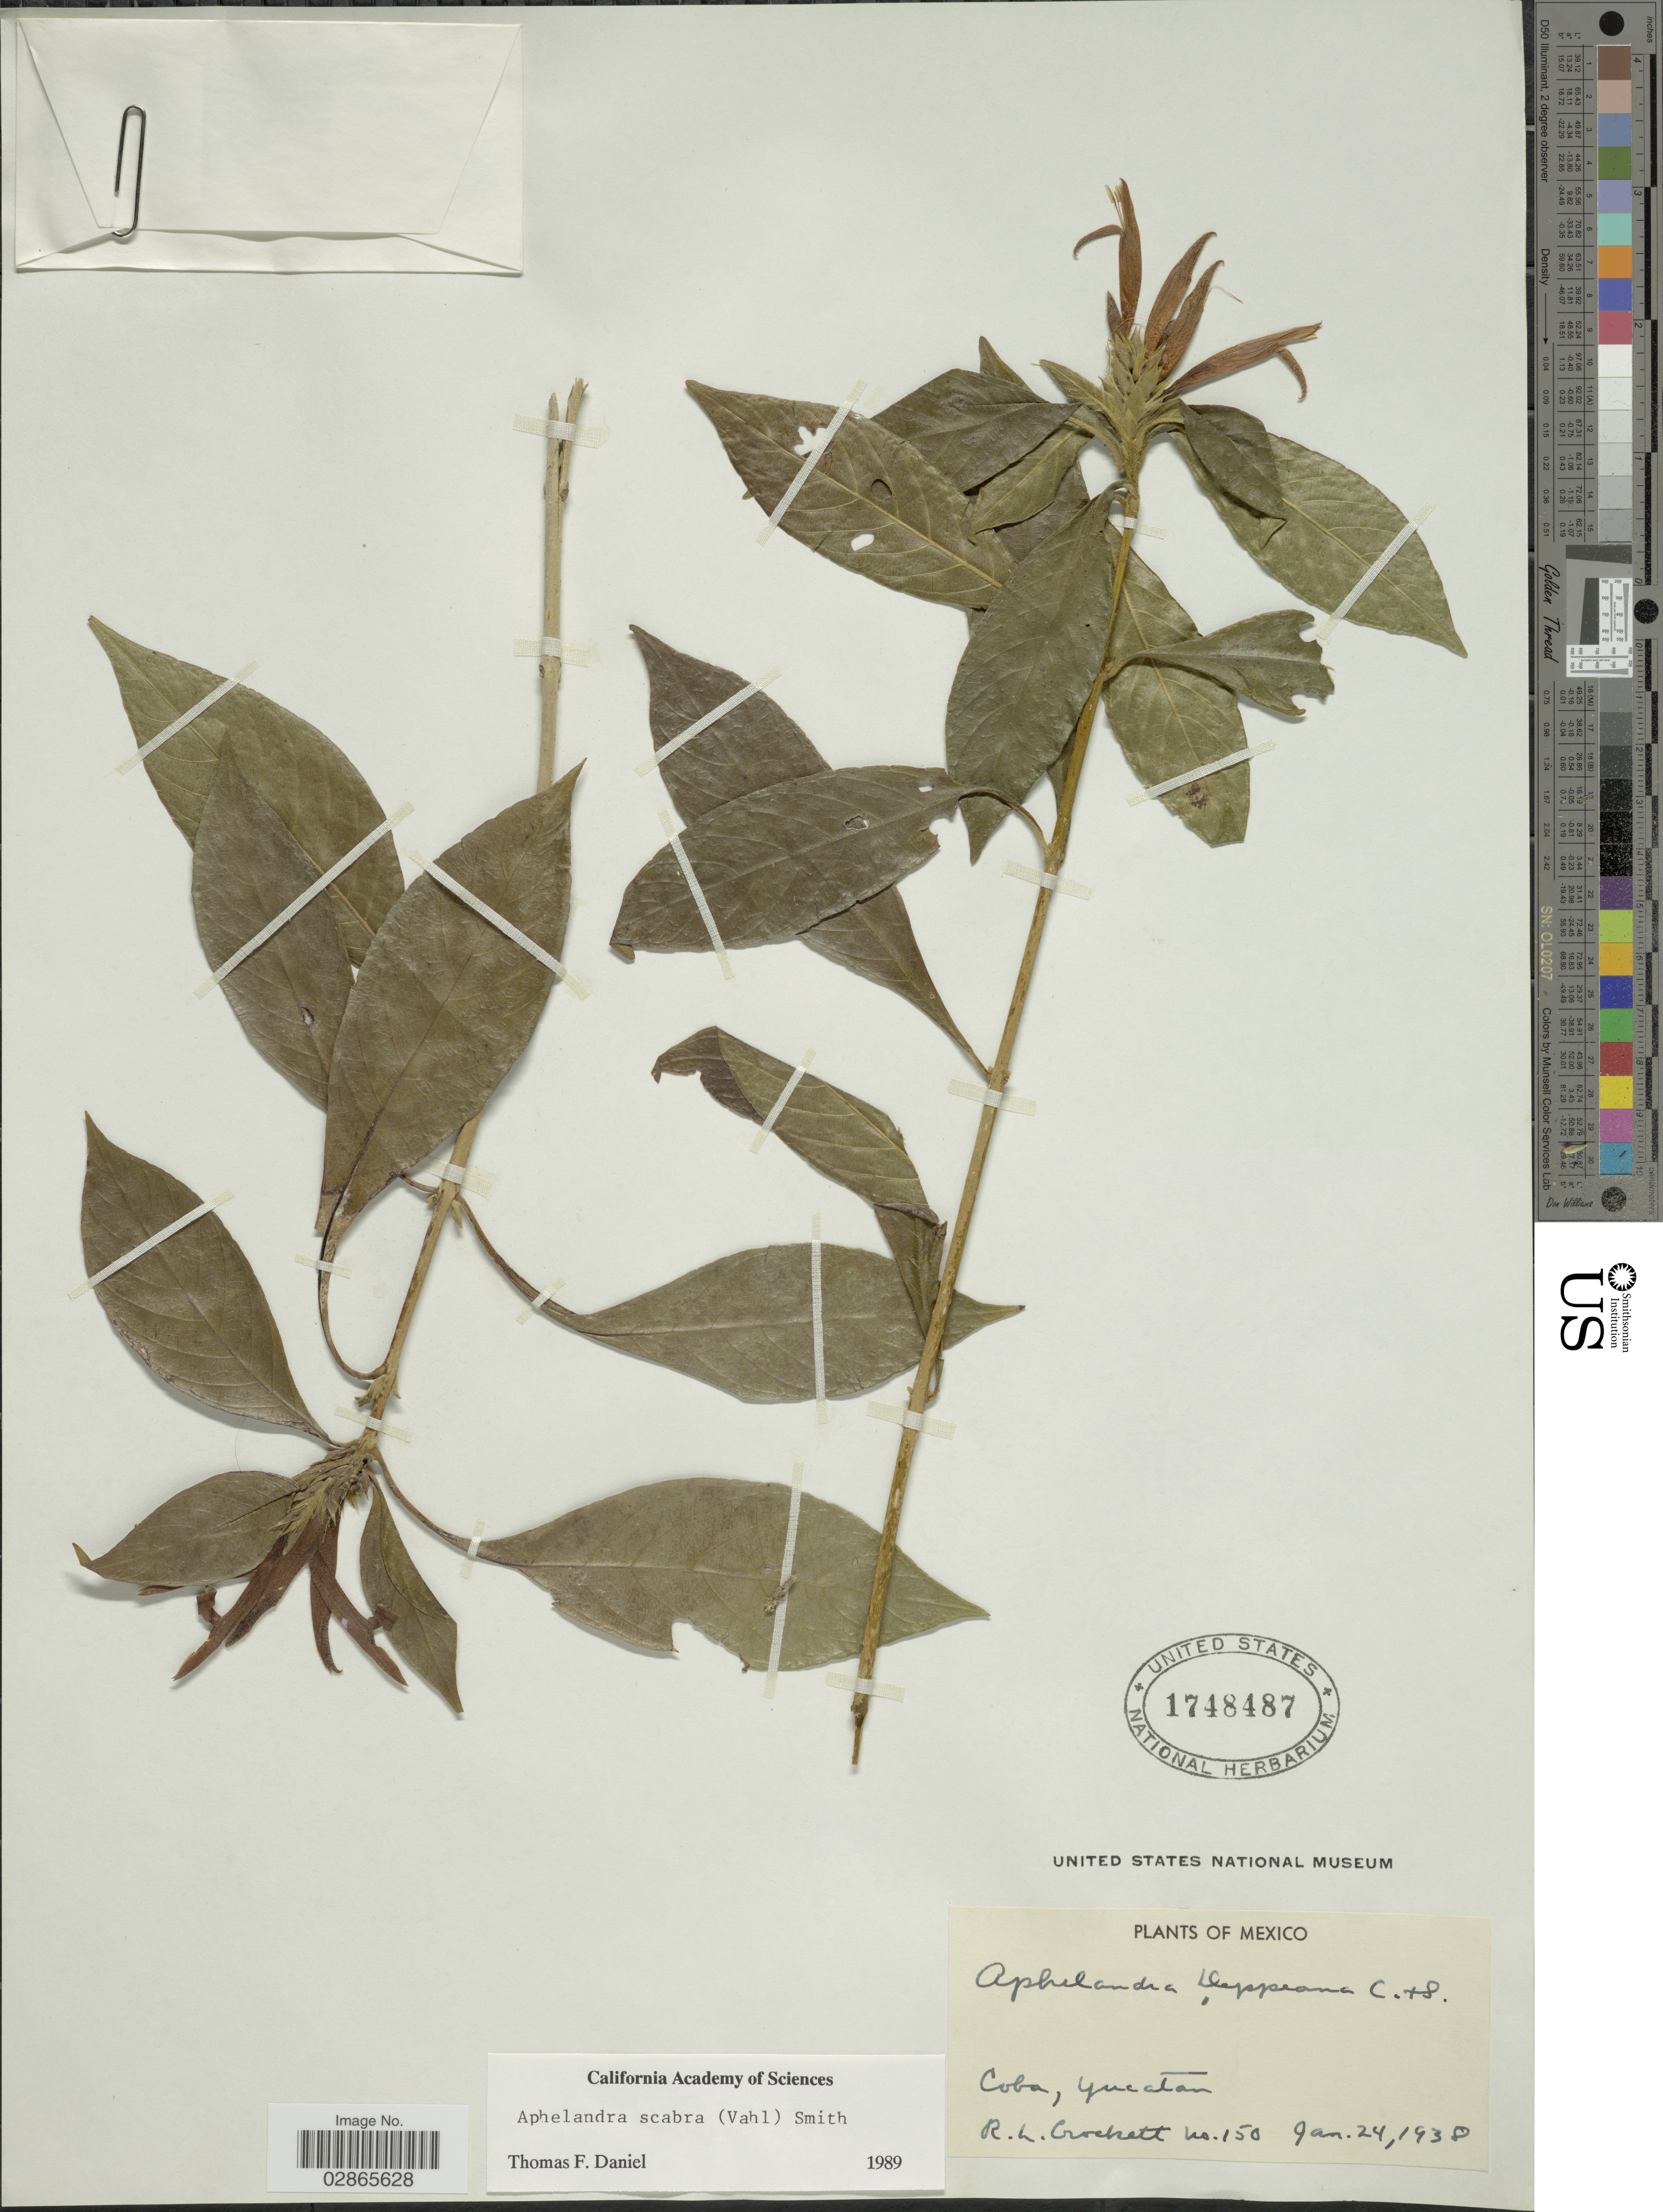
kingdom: Plantae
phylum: Tracheophyta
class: Magnoliopsida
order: Lamiales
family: Acanthaceae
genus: Aphelandra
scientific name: Aphelandra deppeana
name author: Schltdl. & Cham.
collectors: R. Crockett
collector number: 150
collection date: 1938-01-24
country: Mexico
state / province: Yucatán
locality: Coba.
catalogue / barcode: US 1748487